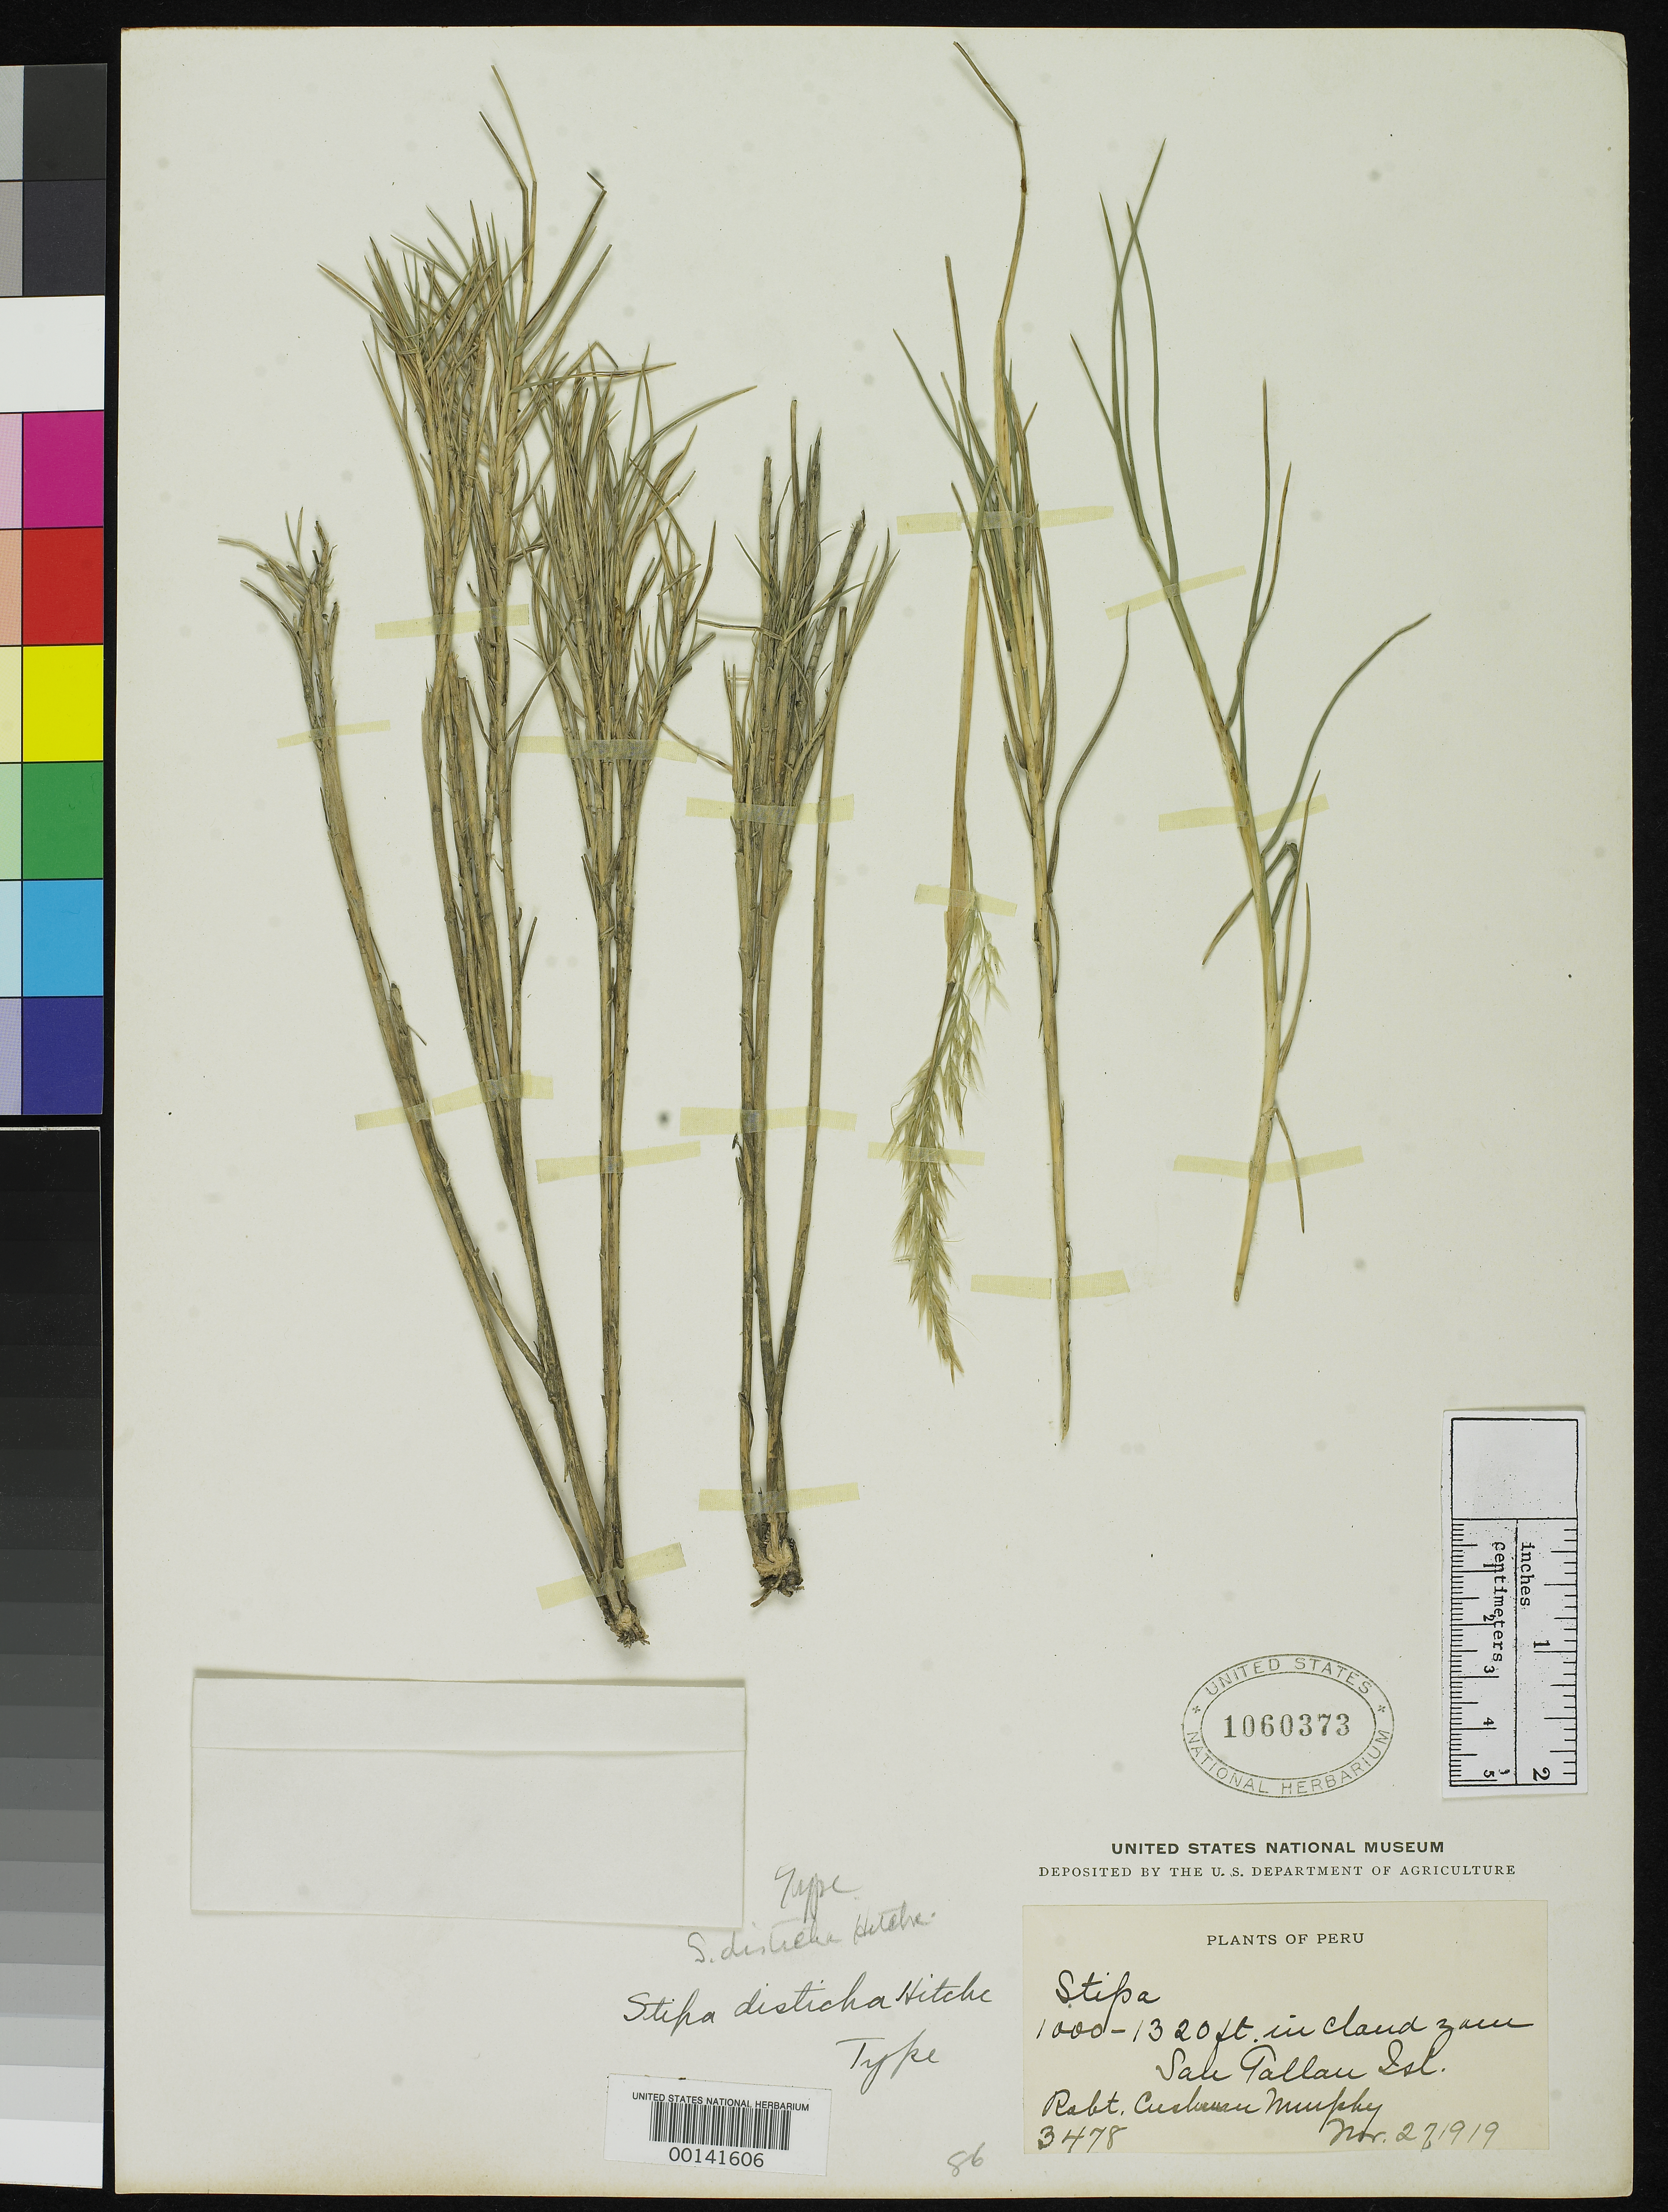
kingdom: Plantae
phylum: Tracheophyta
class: Liliopsida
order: Poales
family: Poaceae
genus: Stipa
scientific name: Stipa disticha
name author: Hitchc.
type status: Holotype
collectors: H. Murphy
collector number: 3478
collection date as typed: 27 Nov 1919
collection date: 1919-11-27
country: Peru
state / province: Ica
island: Isla Sangayán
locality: San Gallán Island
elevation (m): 305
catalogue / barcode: US 1060373